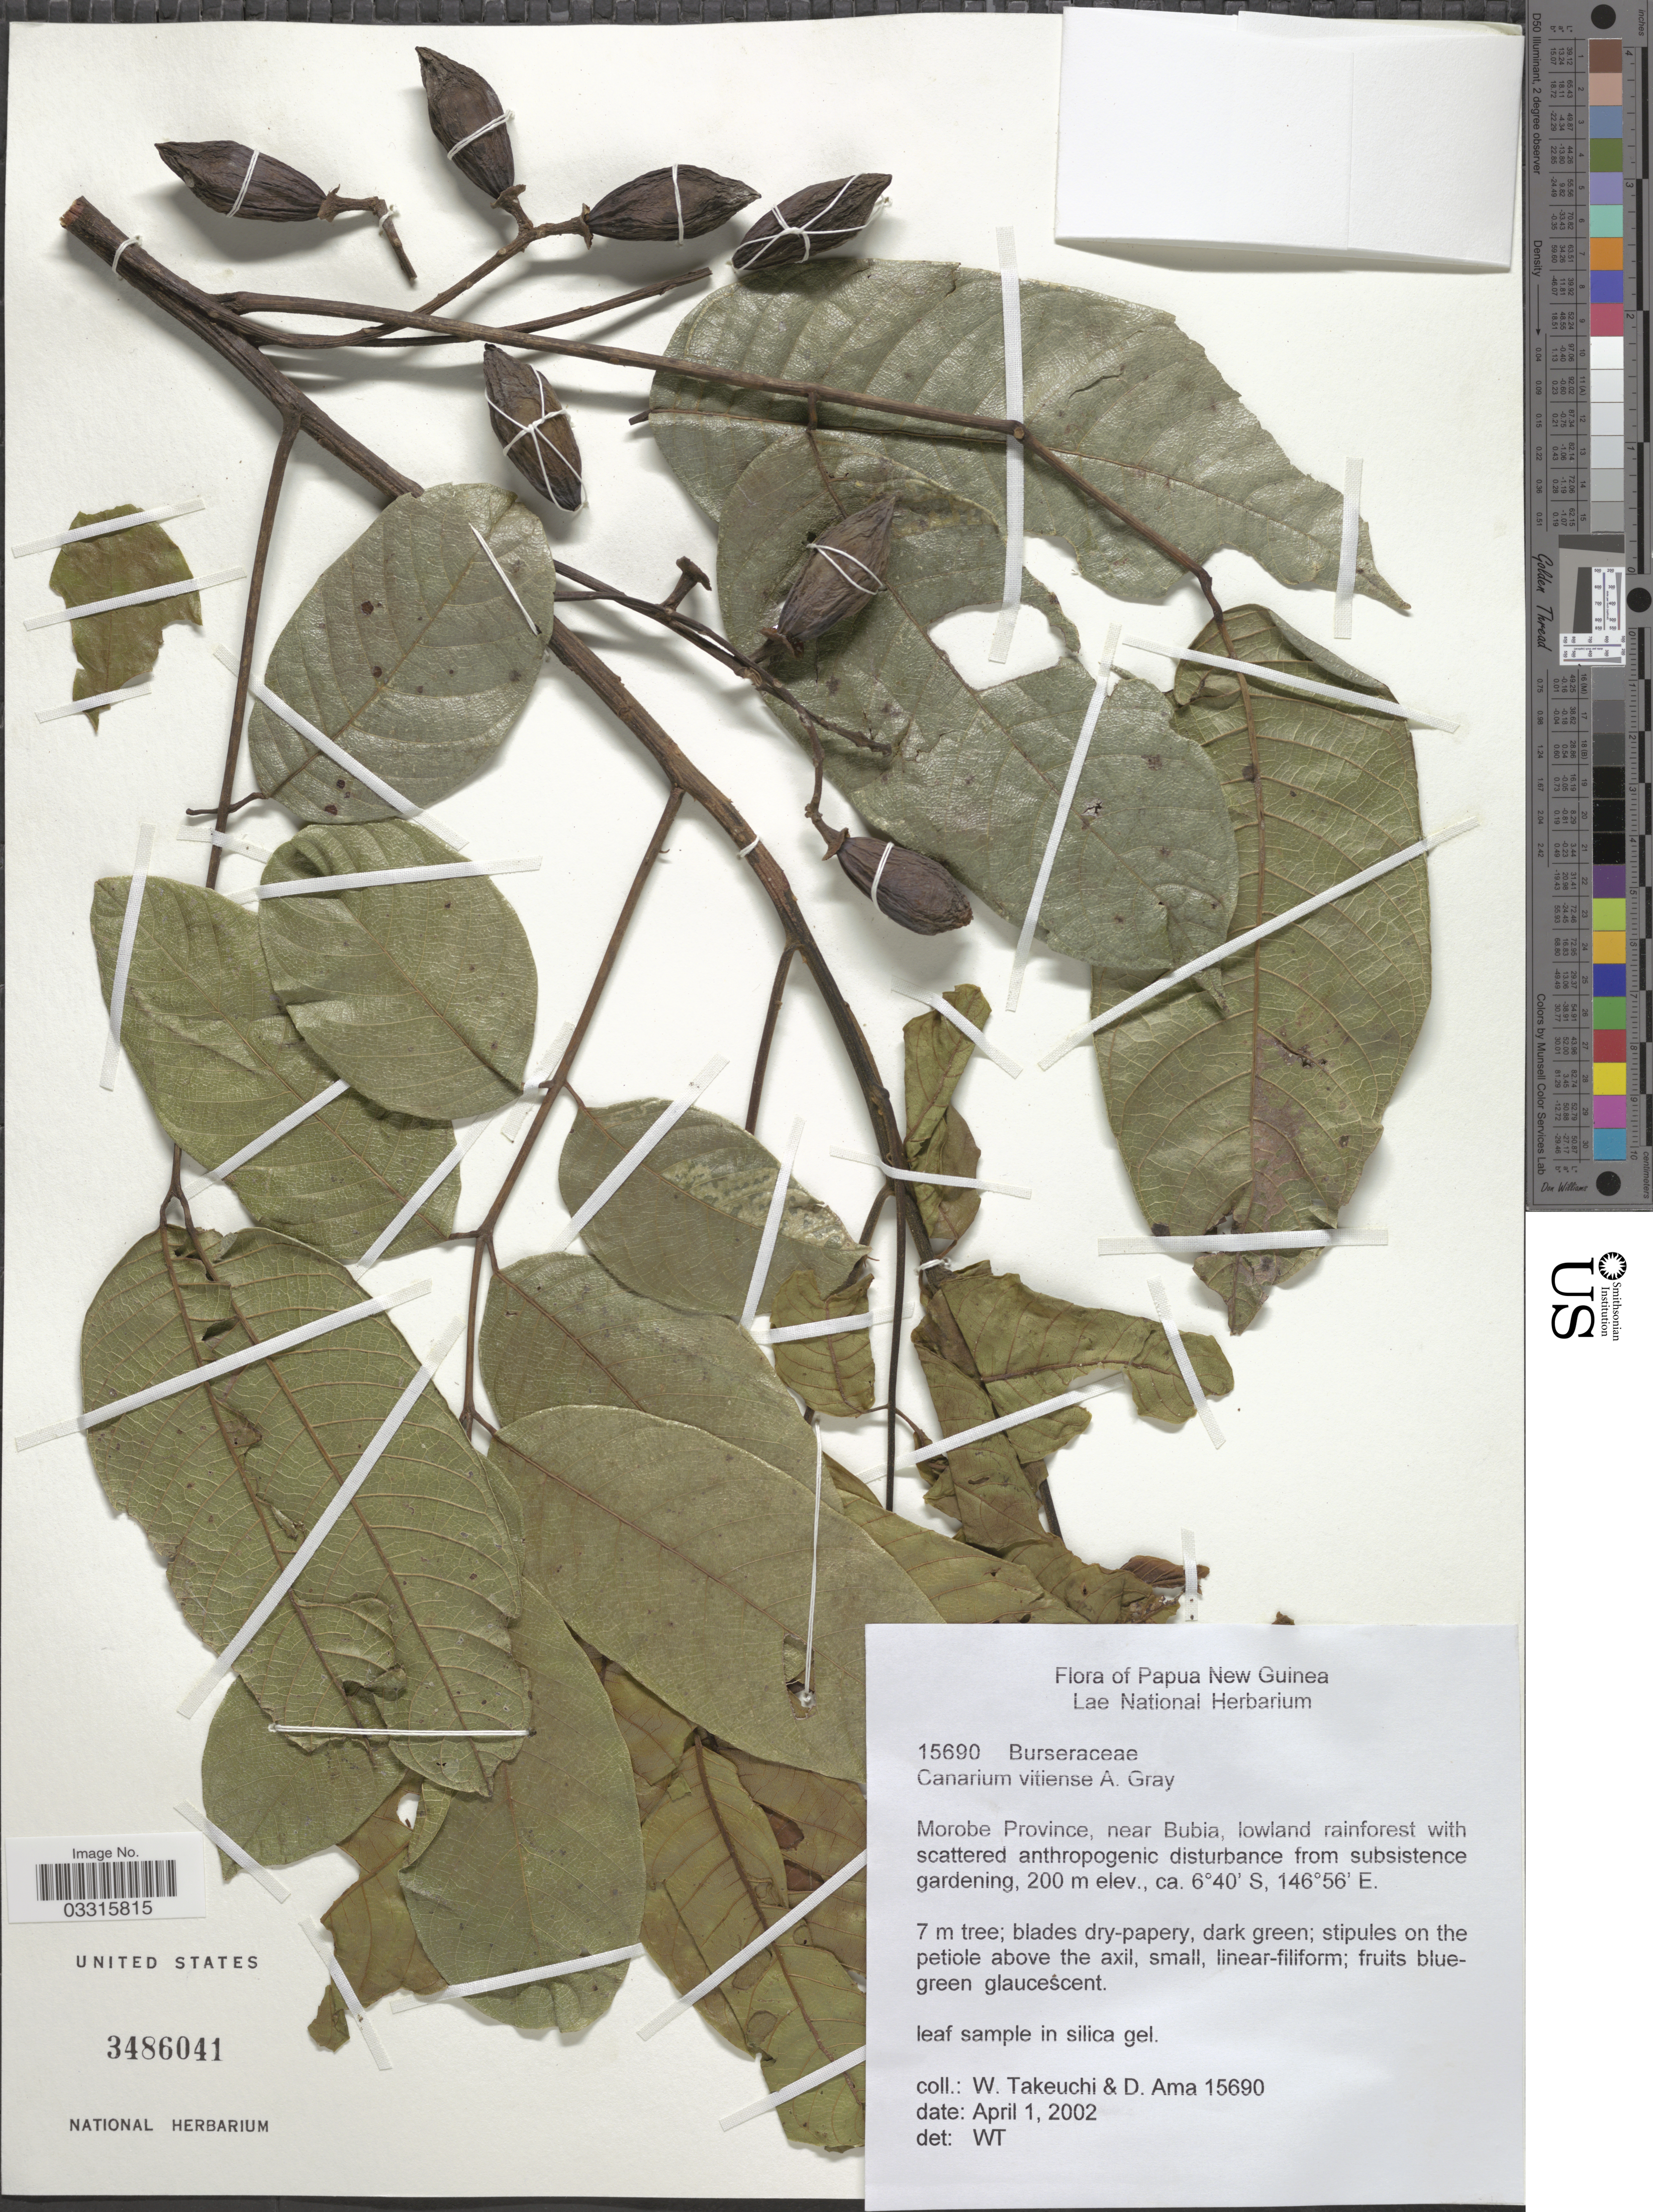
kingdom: Plantae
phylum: Tracheophyta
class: Magnoliopsida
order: Sapindales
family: Burseraceae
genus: Canarium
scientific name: Canarium vitiense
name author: A. Gray in Wilkes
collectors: W. Takeuchi & D. Ama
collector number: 15690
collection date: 2002-04-01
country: Papua New Guinea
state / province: Morobe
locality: Near Bubia.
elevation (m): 200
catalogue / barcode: US 3486041